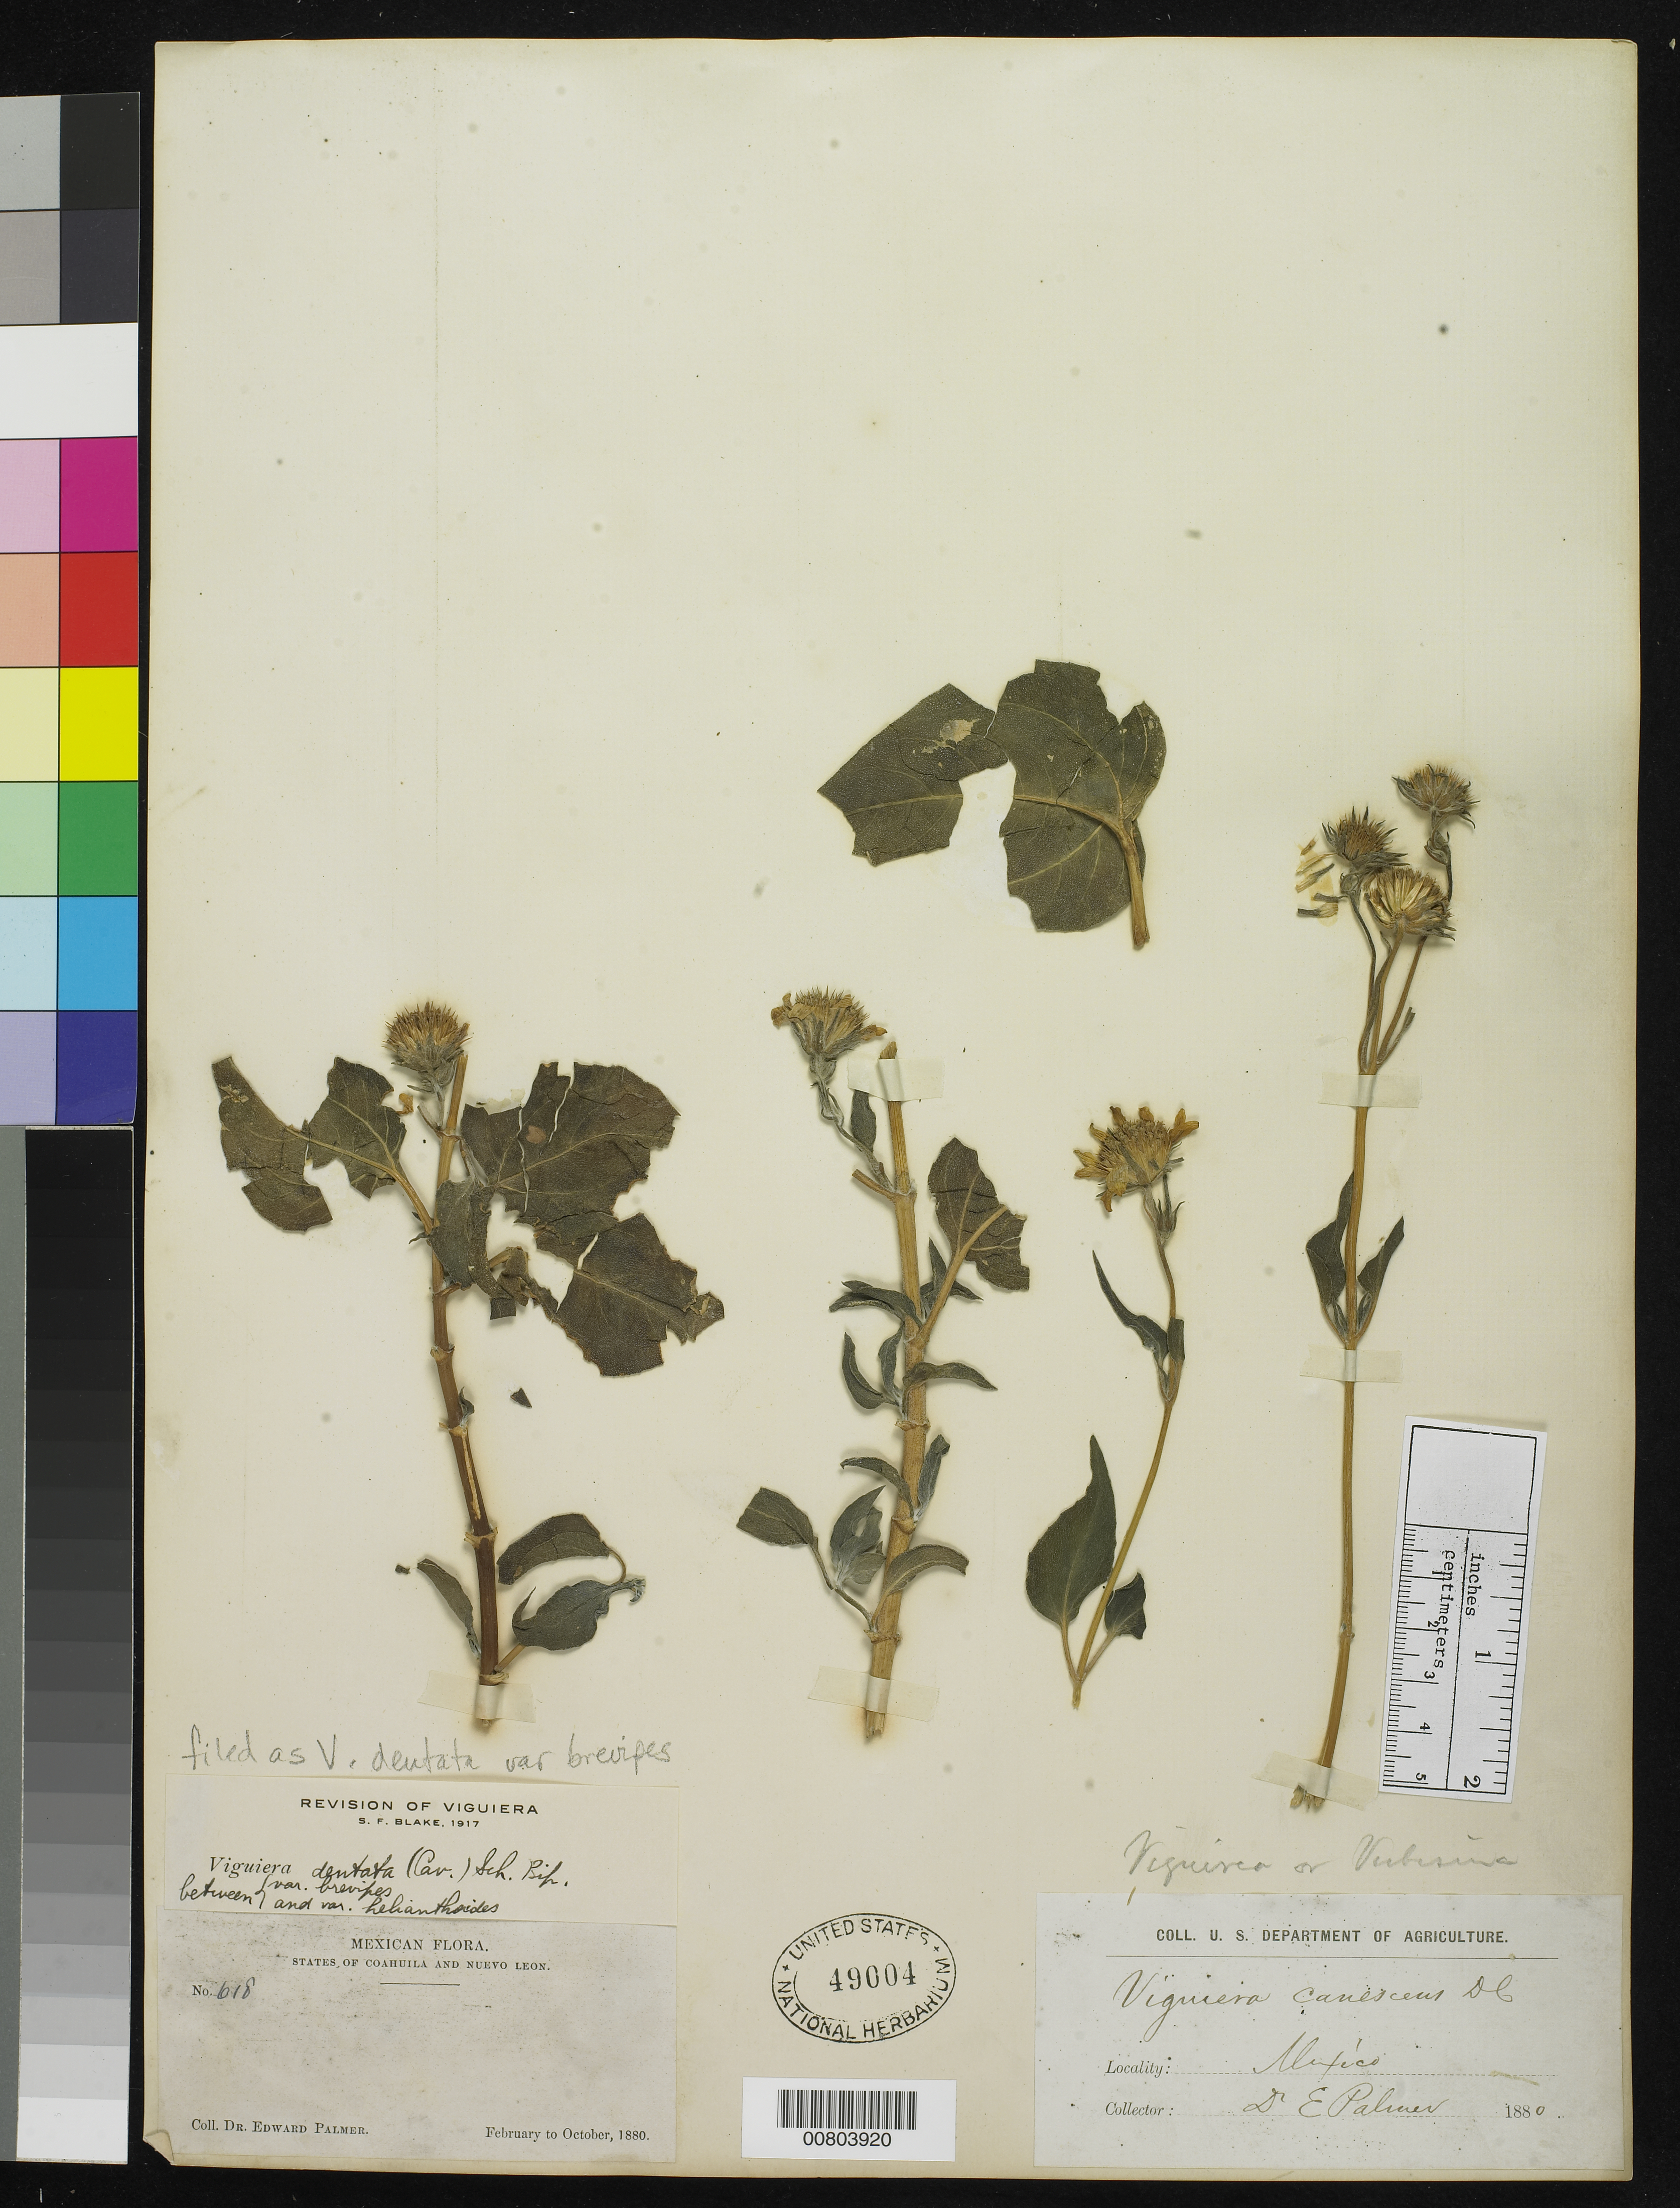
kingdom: Plantae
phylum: Tracheophyta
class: Magnoliopsida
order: Asterales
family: Asteraceae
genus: Viguiera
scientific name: Viguiera dentata var. brevipes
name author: (DC.) S.F. Blake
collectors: E. Palmer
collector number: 618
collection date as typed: Feb 1880 to -- Oct 1880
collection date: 1880-02/1880-10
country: Mexico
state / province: Coahuila / Nuevo León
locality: States of Coahuila and Nuevo León.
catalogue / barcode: US 49004